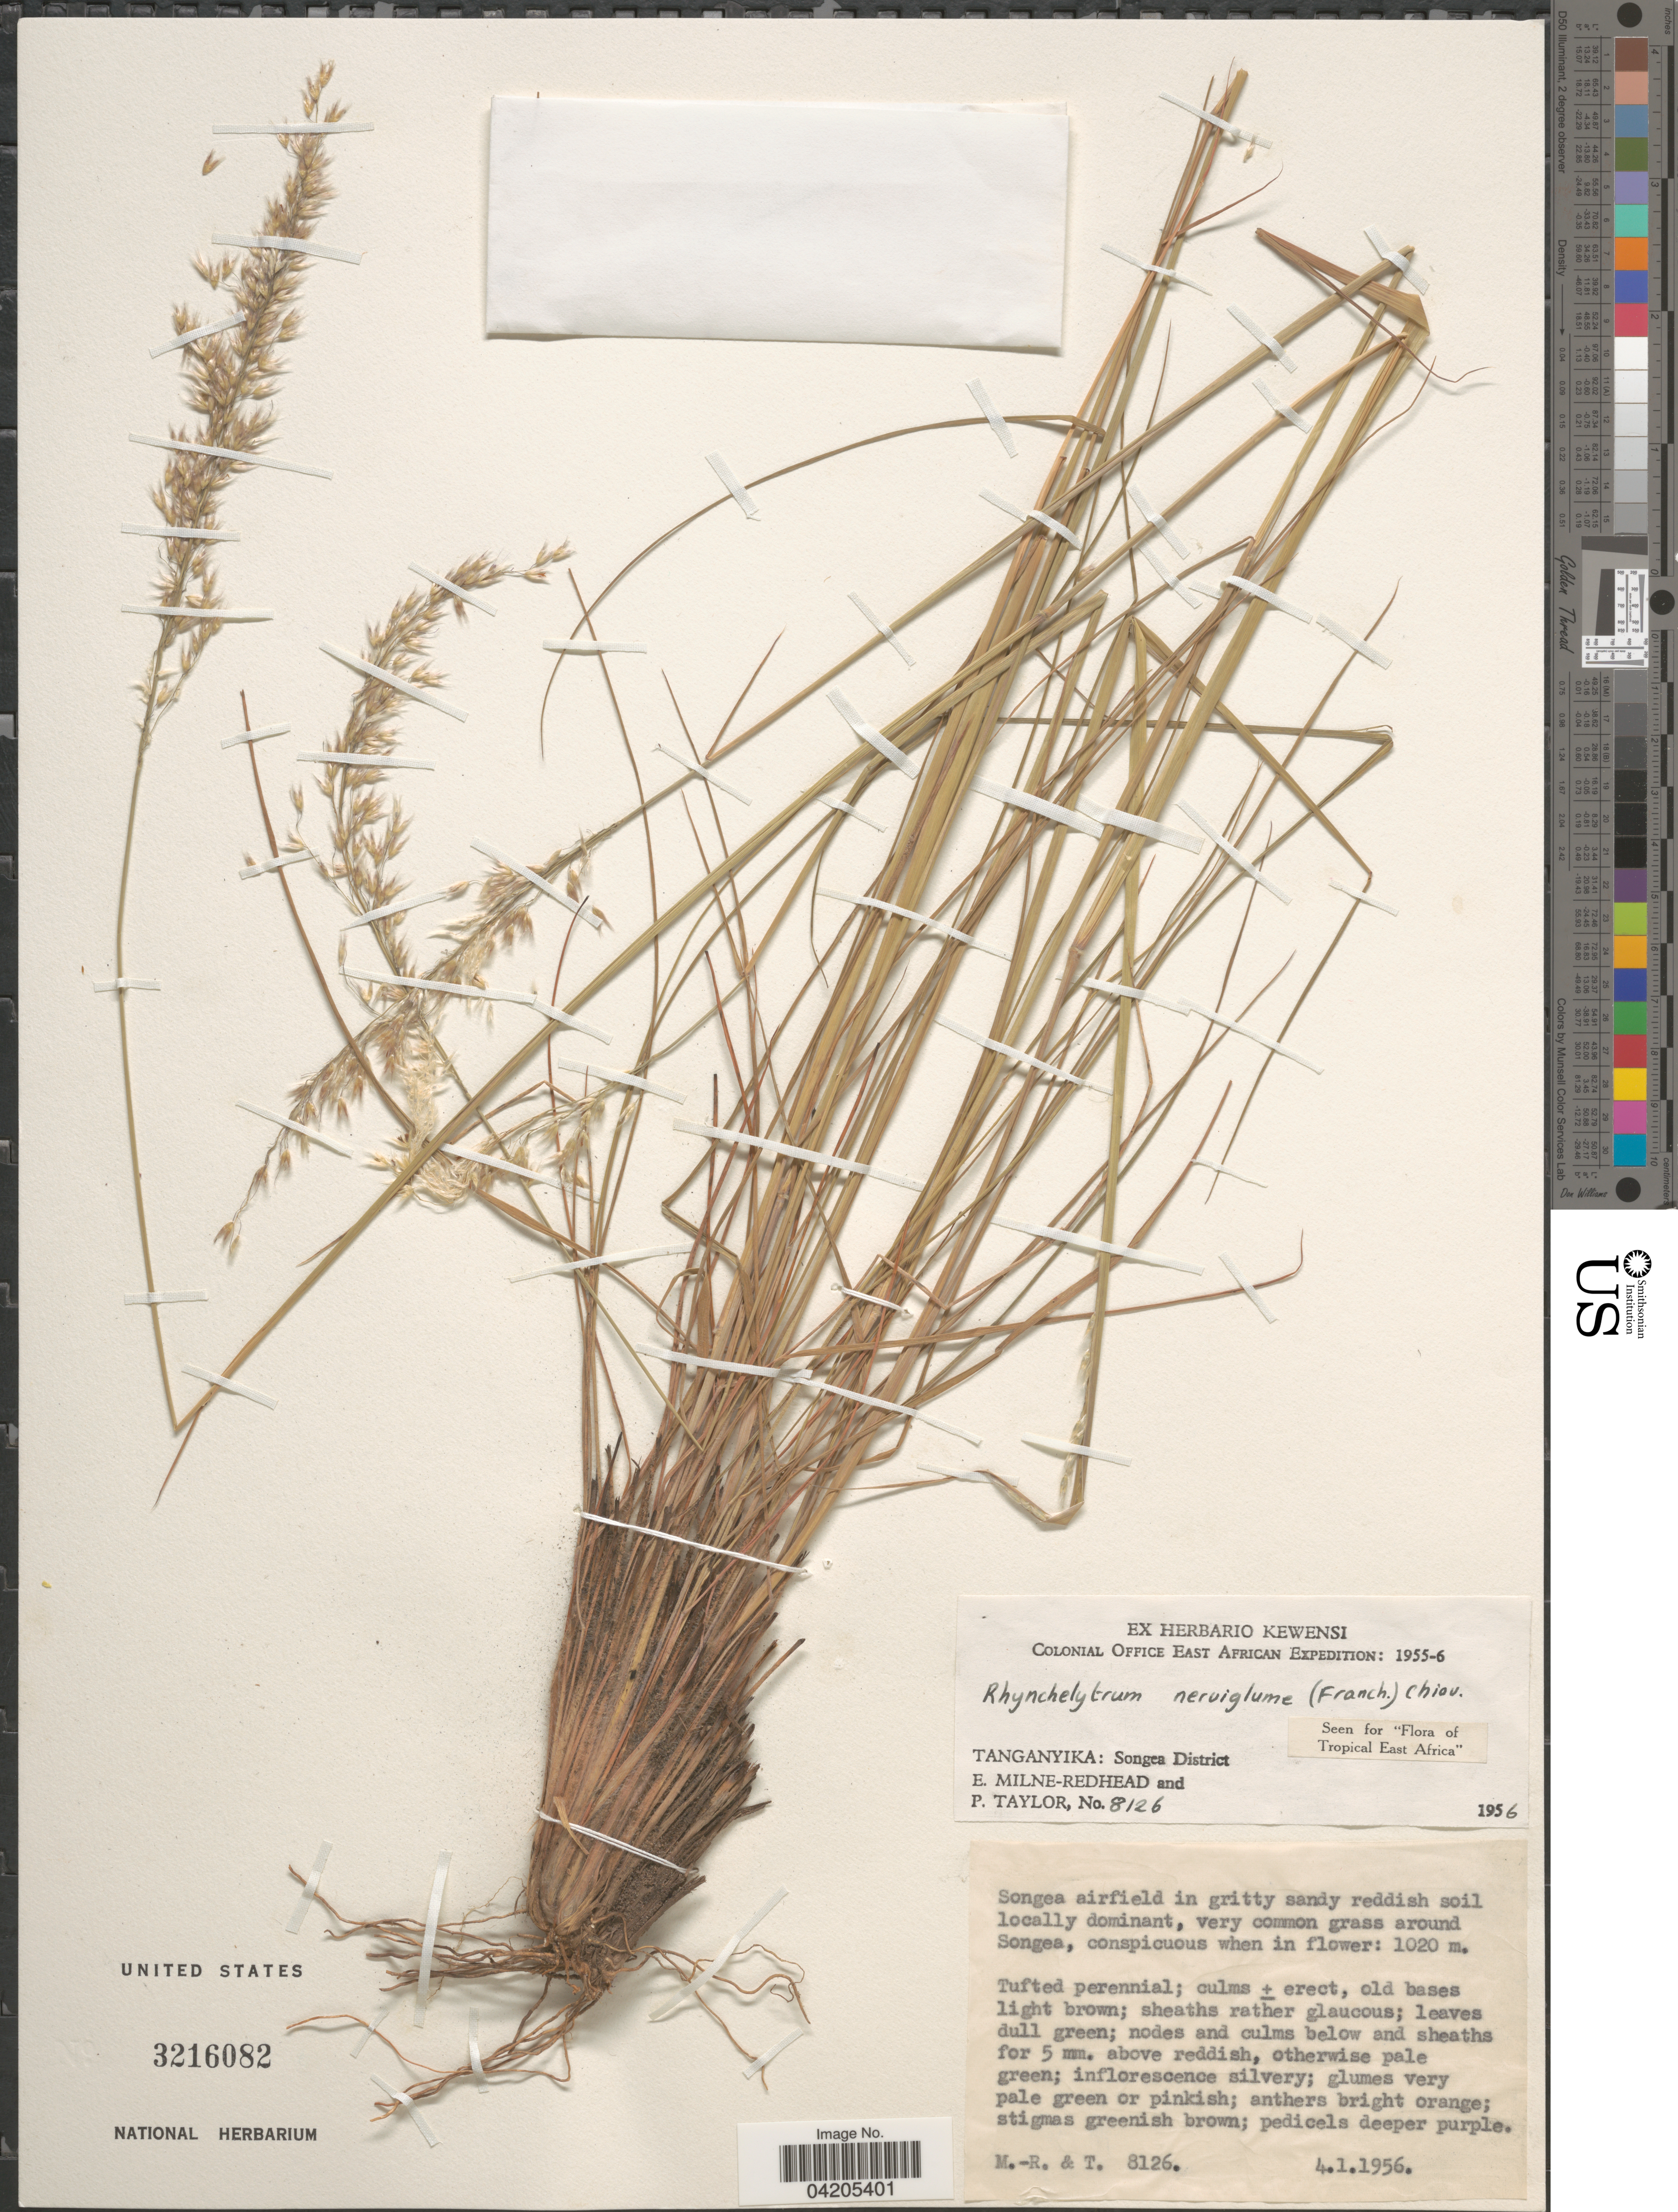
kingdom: Plantae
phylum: Tracheophyta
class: Liliopsida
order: Poales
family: Poaceae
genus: Melinis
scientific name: Melinis nerviglumis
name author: (Franch.) Zizka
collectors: E. W. Milne-Redhead & P. Taylor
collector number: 8126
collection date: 1956-01-04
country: Tanzania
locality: Colonial Office East African Expedition: 1955-6. Tanganyika: Songea District. Songea airfield. Around Songea.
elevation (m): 1020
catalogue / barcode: US 3216082